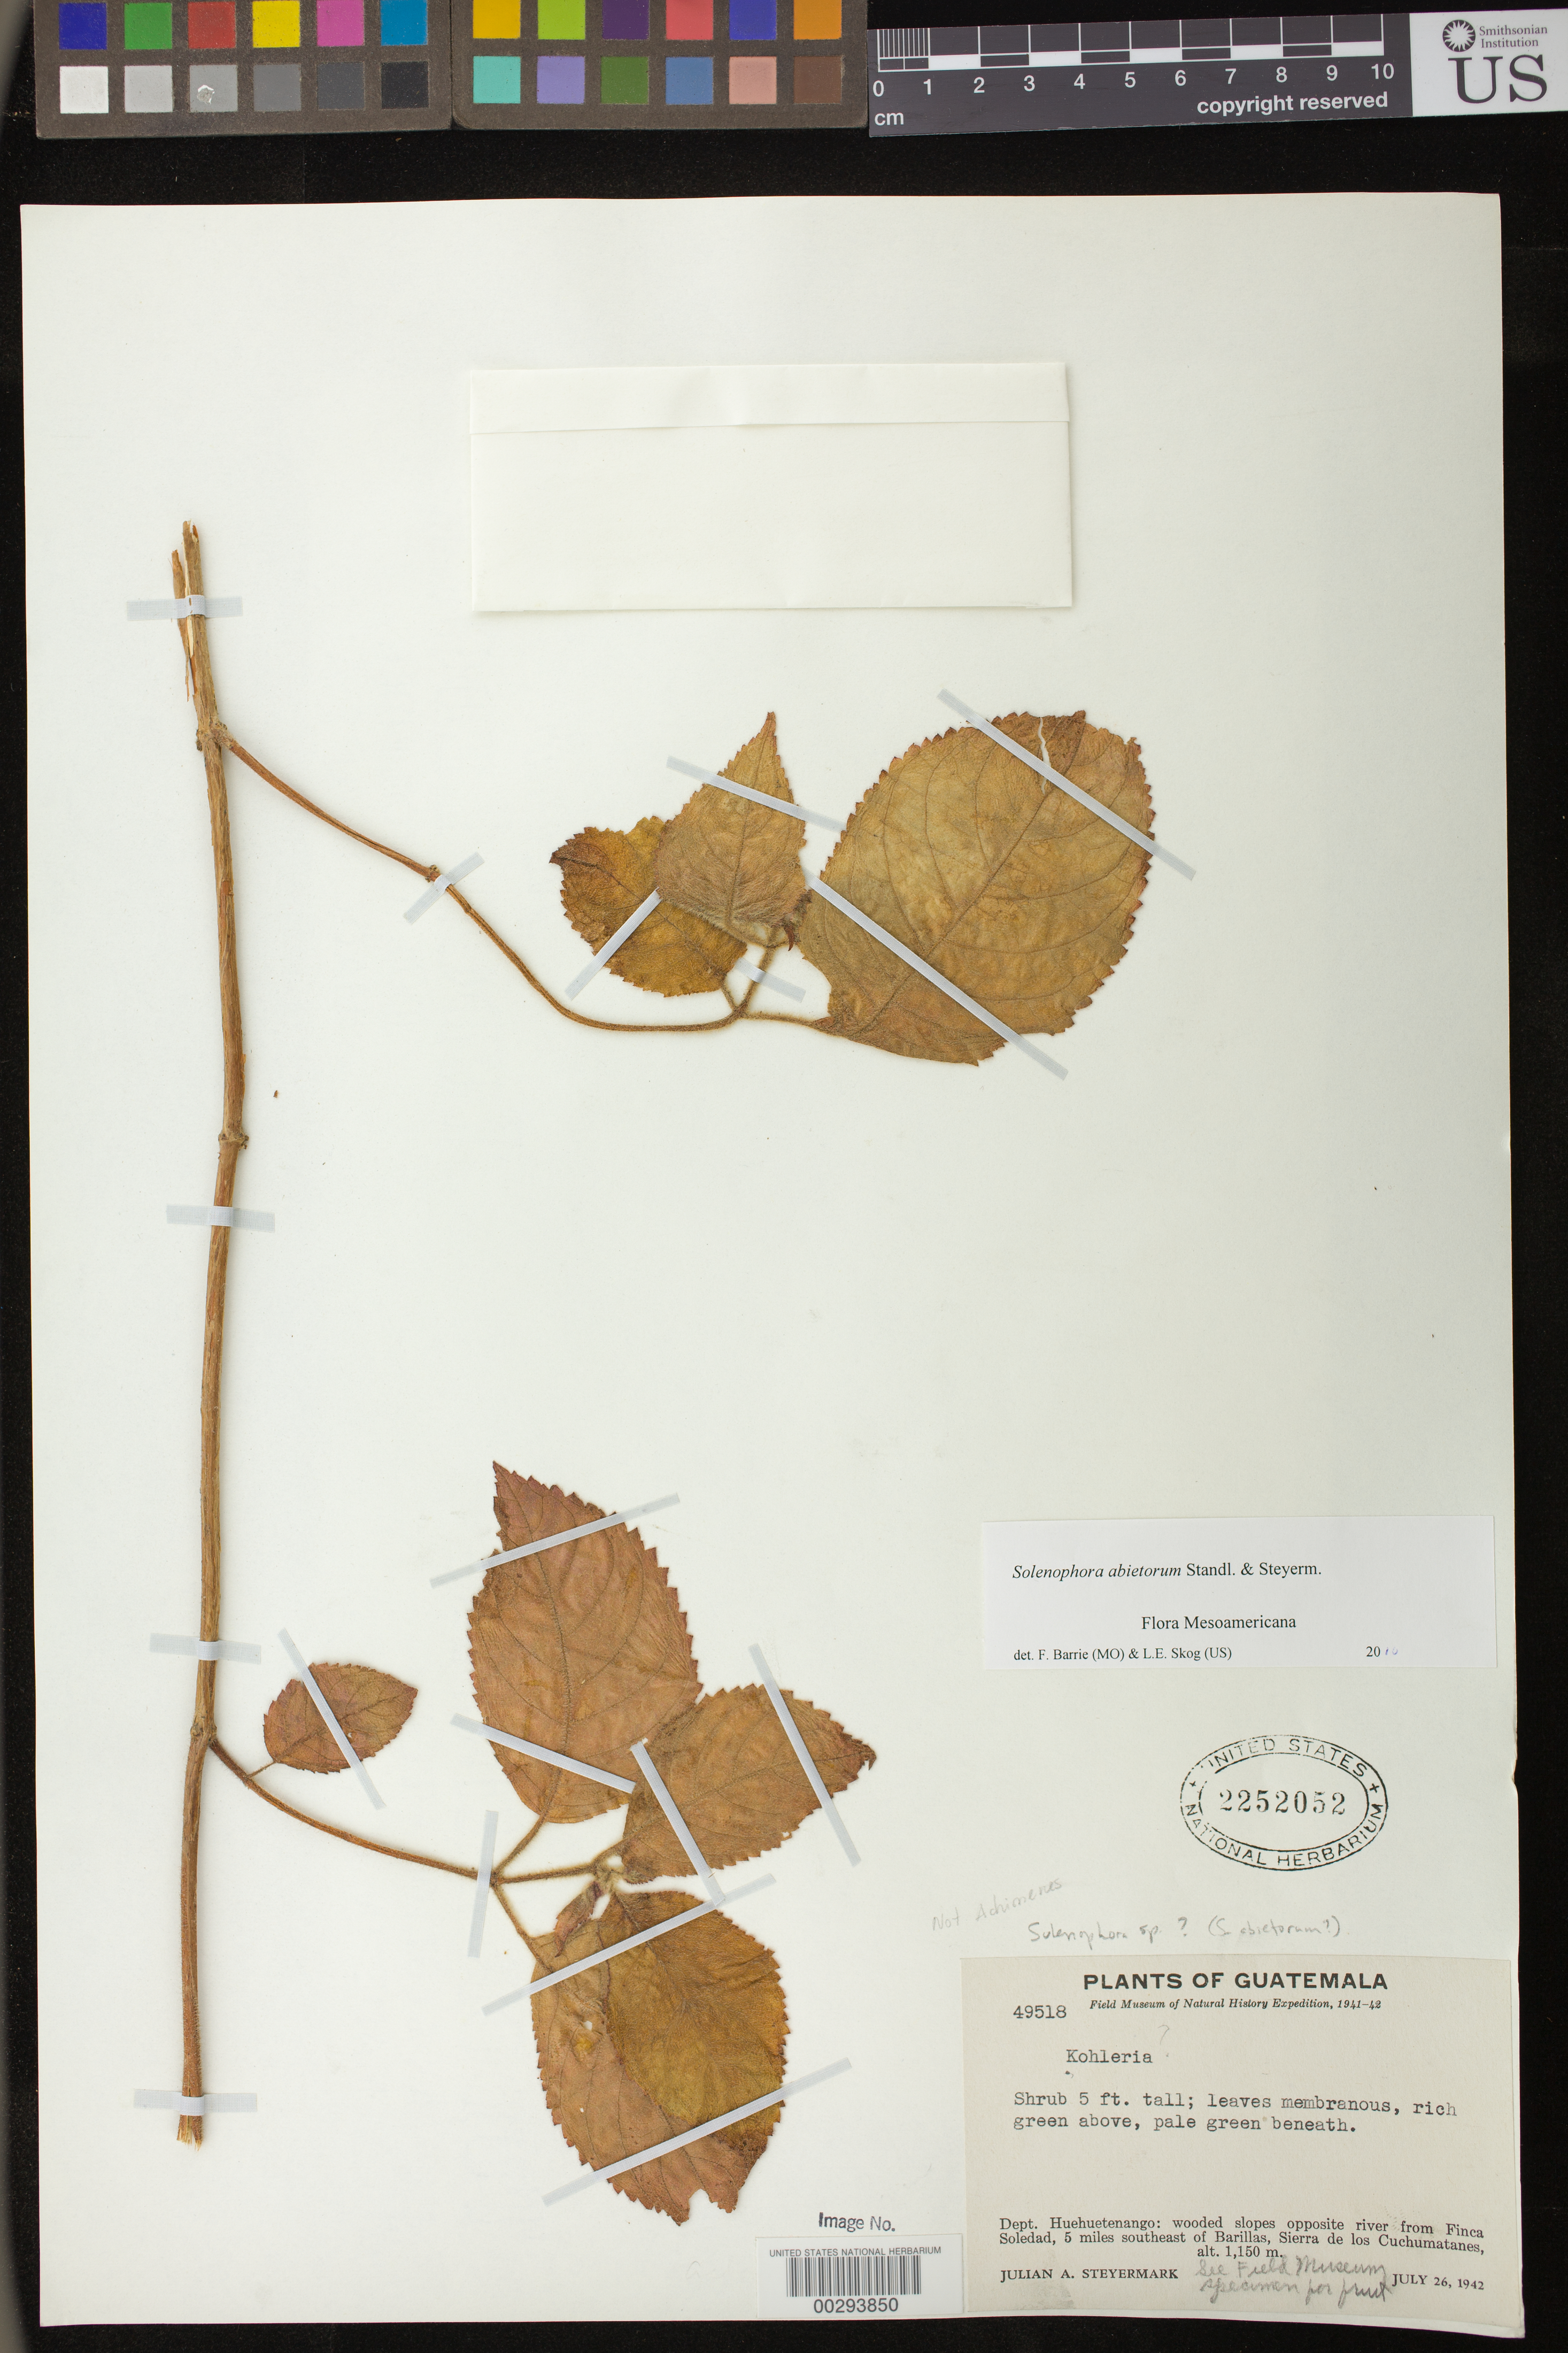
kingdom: Plantae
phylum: Tracheophyta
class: Magnoliopsida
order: Lamiales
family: Gesneriaceae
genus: Solenophora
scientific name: Solenophora sp.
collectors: J. Steyermark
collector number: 49518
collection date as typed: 26 Jul 1942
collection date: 1942-07-26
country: Guatemala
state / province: Huehuetenango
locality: Wooded slopes opposite river from Finca Soledad, 5 mi SE of Barillas, Sierra de los Cuchumatanes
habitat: Wooded slopes opposite river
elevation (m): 1150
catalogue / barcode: US 2252052